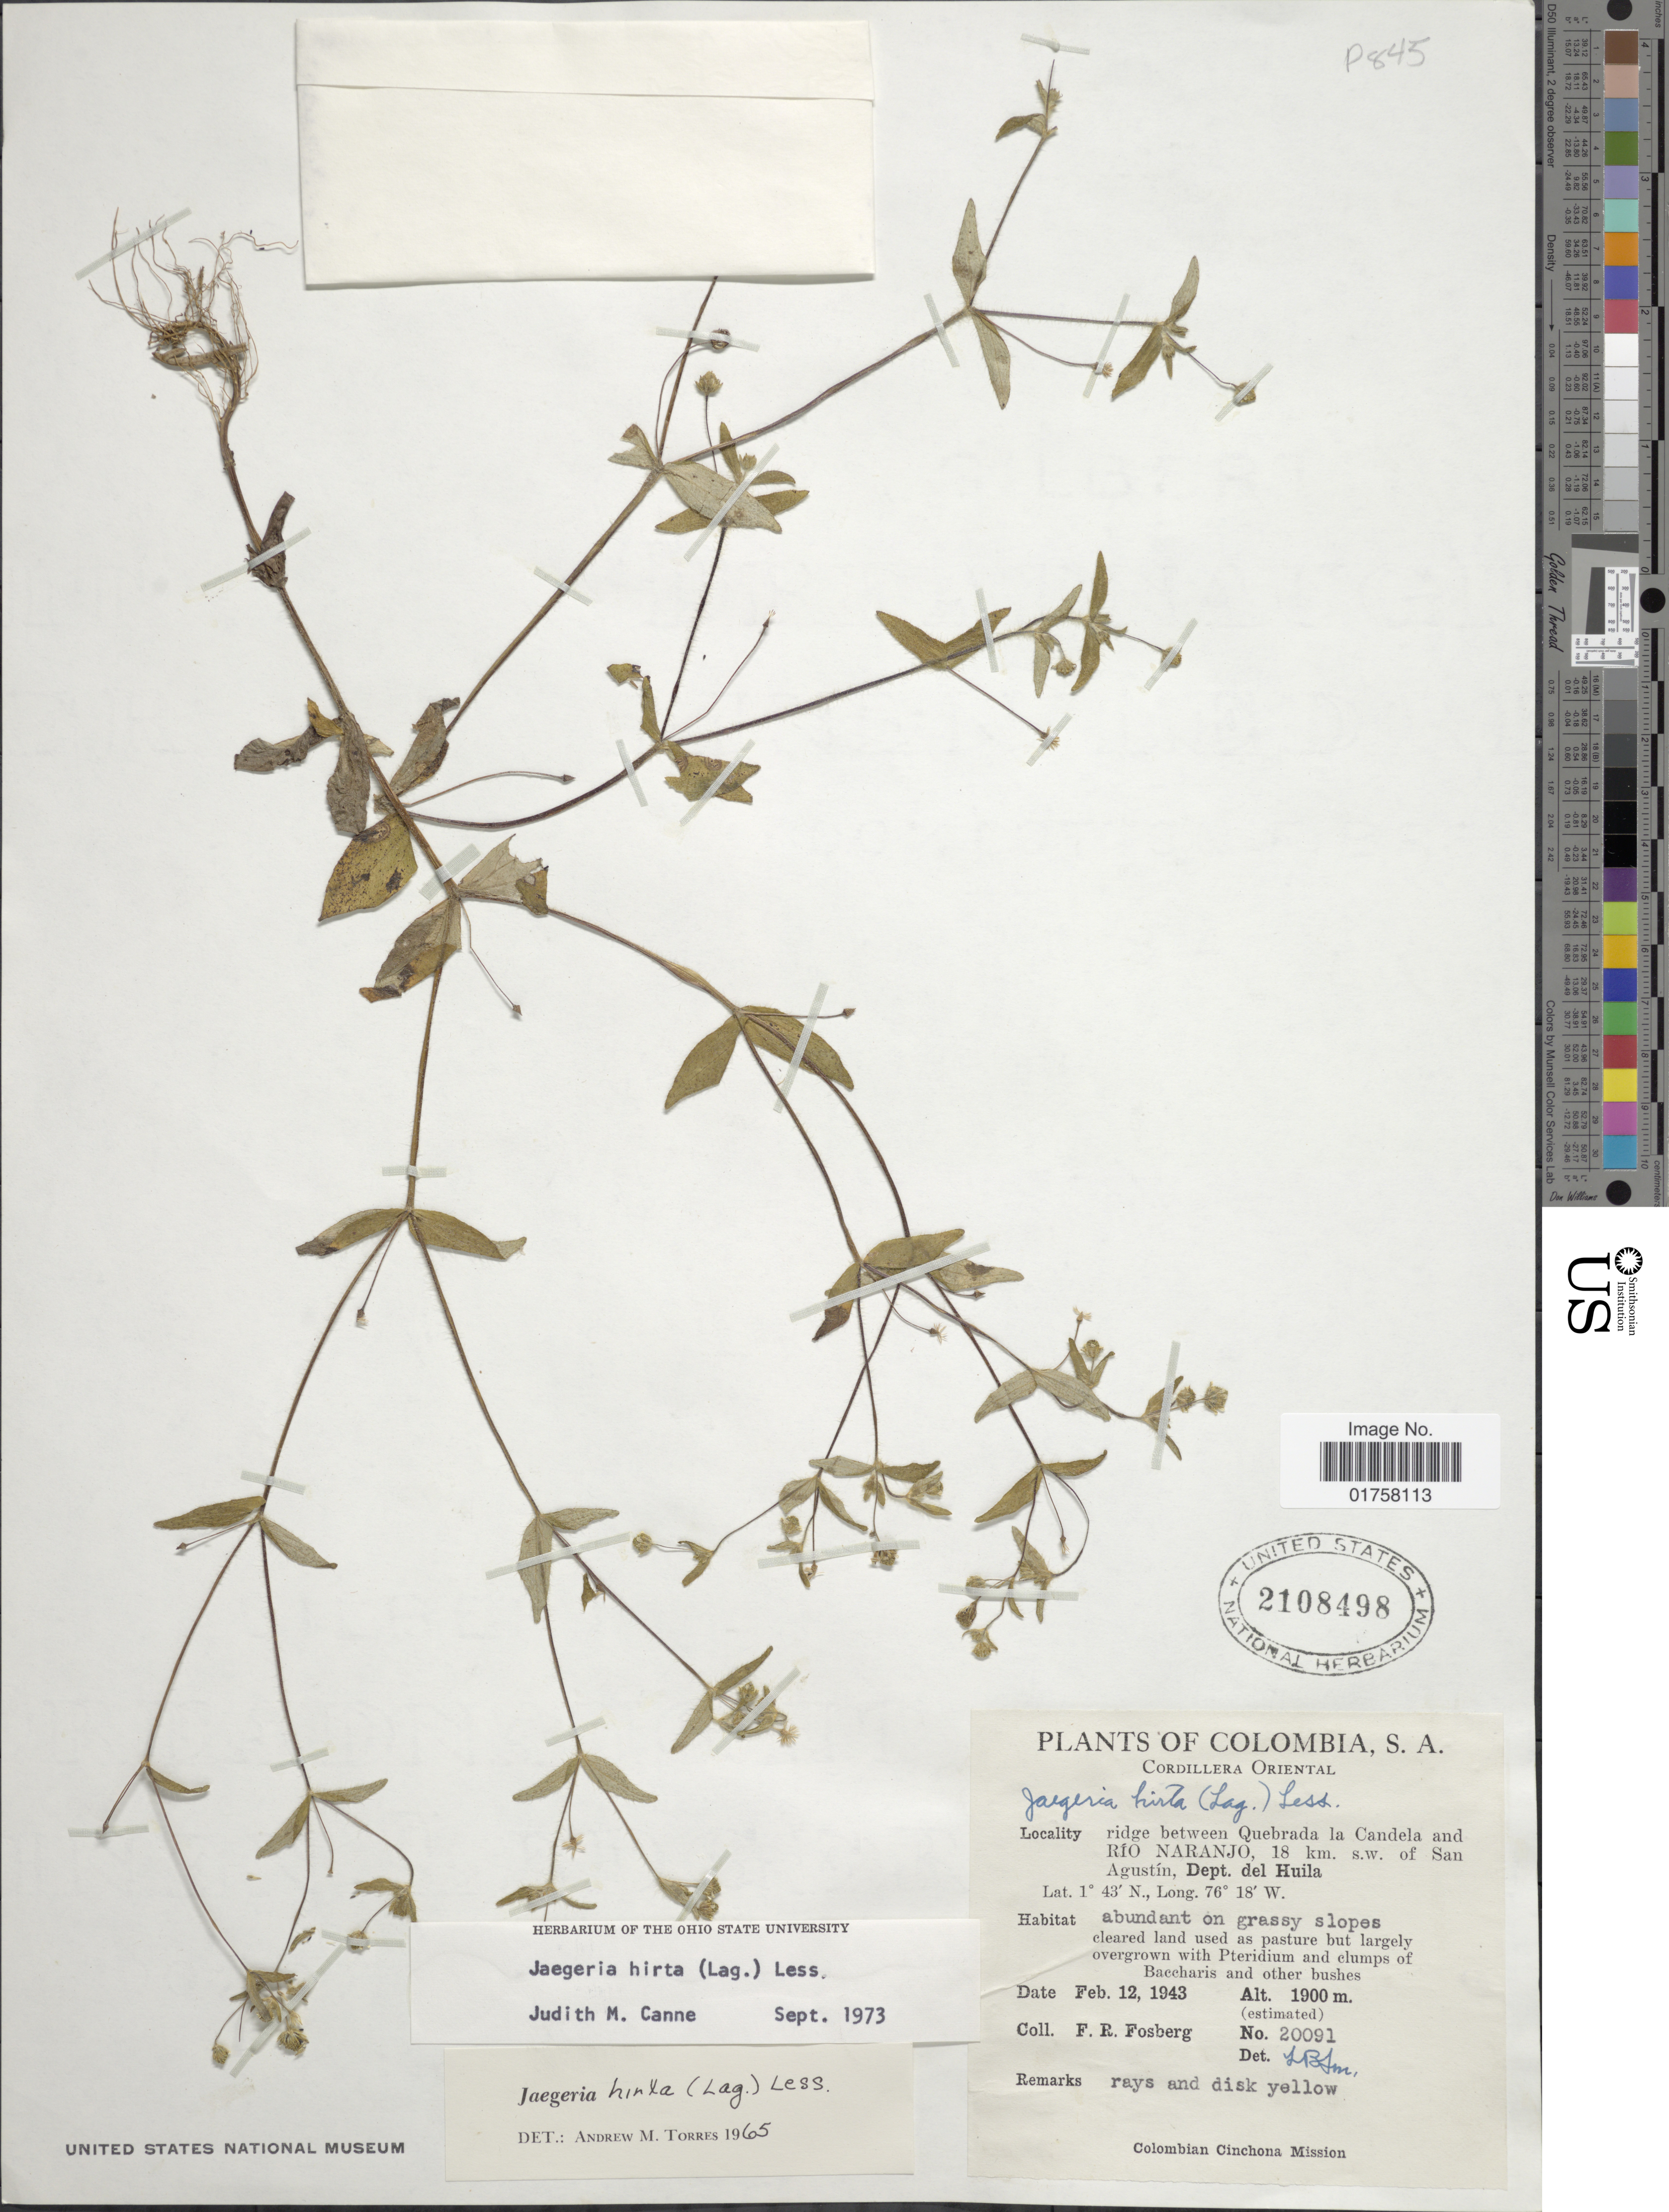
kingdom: Plantae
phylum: Tracheophyta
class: Magnoliopsida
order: Asterales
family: Asteraceae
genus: Jaegeria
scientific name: Jaegeria hirta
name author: (Lag.) Less.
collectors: F. R. Fosberg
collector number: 20091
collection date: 1943-02-12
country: Colombia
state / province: Huila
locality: Cordillera Oriental, ridge between Quebrada la Candela and Río Naranjo, 18 km. s.w. of San Agustín, Dept. del Huila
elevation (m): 1900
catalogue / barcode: US 2108498